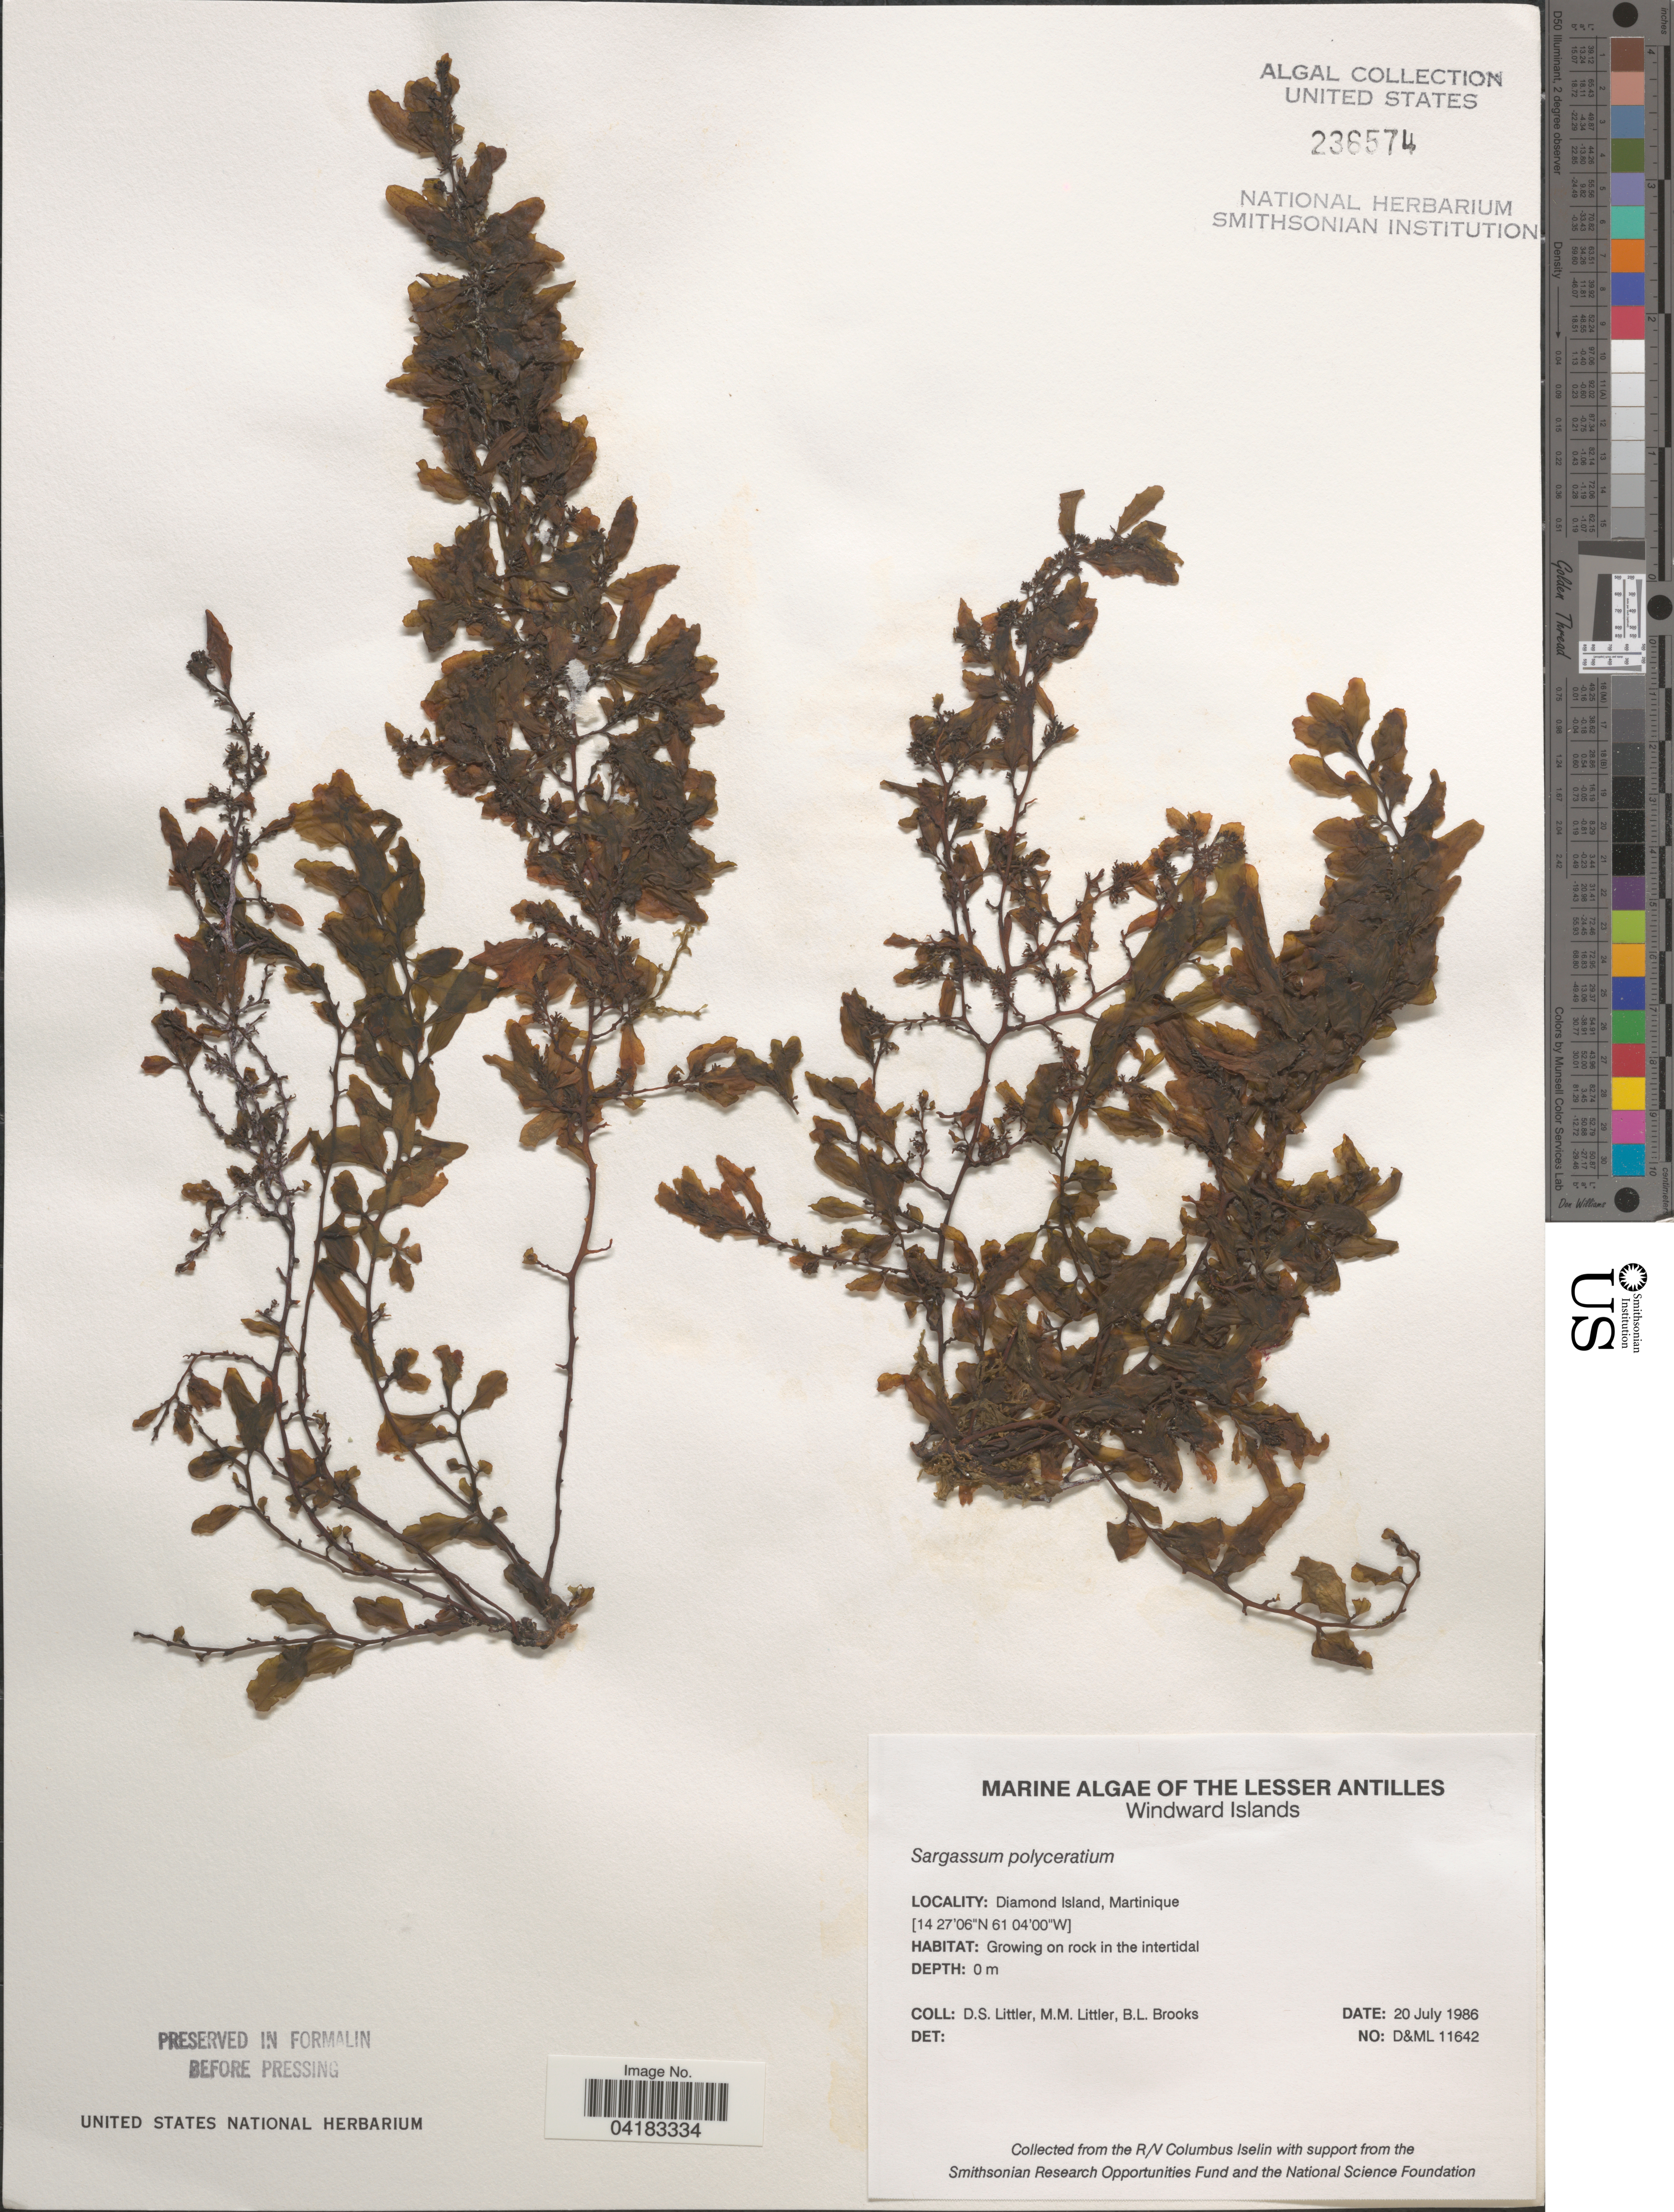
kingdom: Chromista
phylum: Ochrophyta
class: Phaeophyceae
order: Fucales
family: Sargassaceae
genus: Sargassum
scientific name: Sargassum polyceratium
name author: Mont.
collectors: D. S. Littler & B. Brooks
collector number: D&ML11642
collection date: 1986-07-20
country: Martinique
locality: The Lesser Antilles. Windward Islands. Diamond Island, Martinique.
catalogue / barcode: US 236574